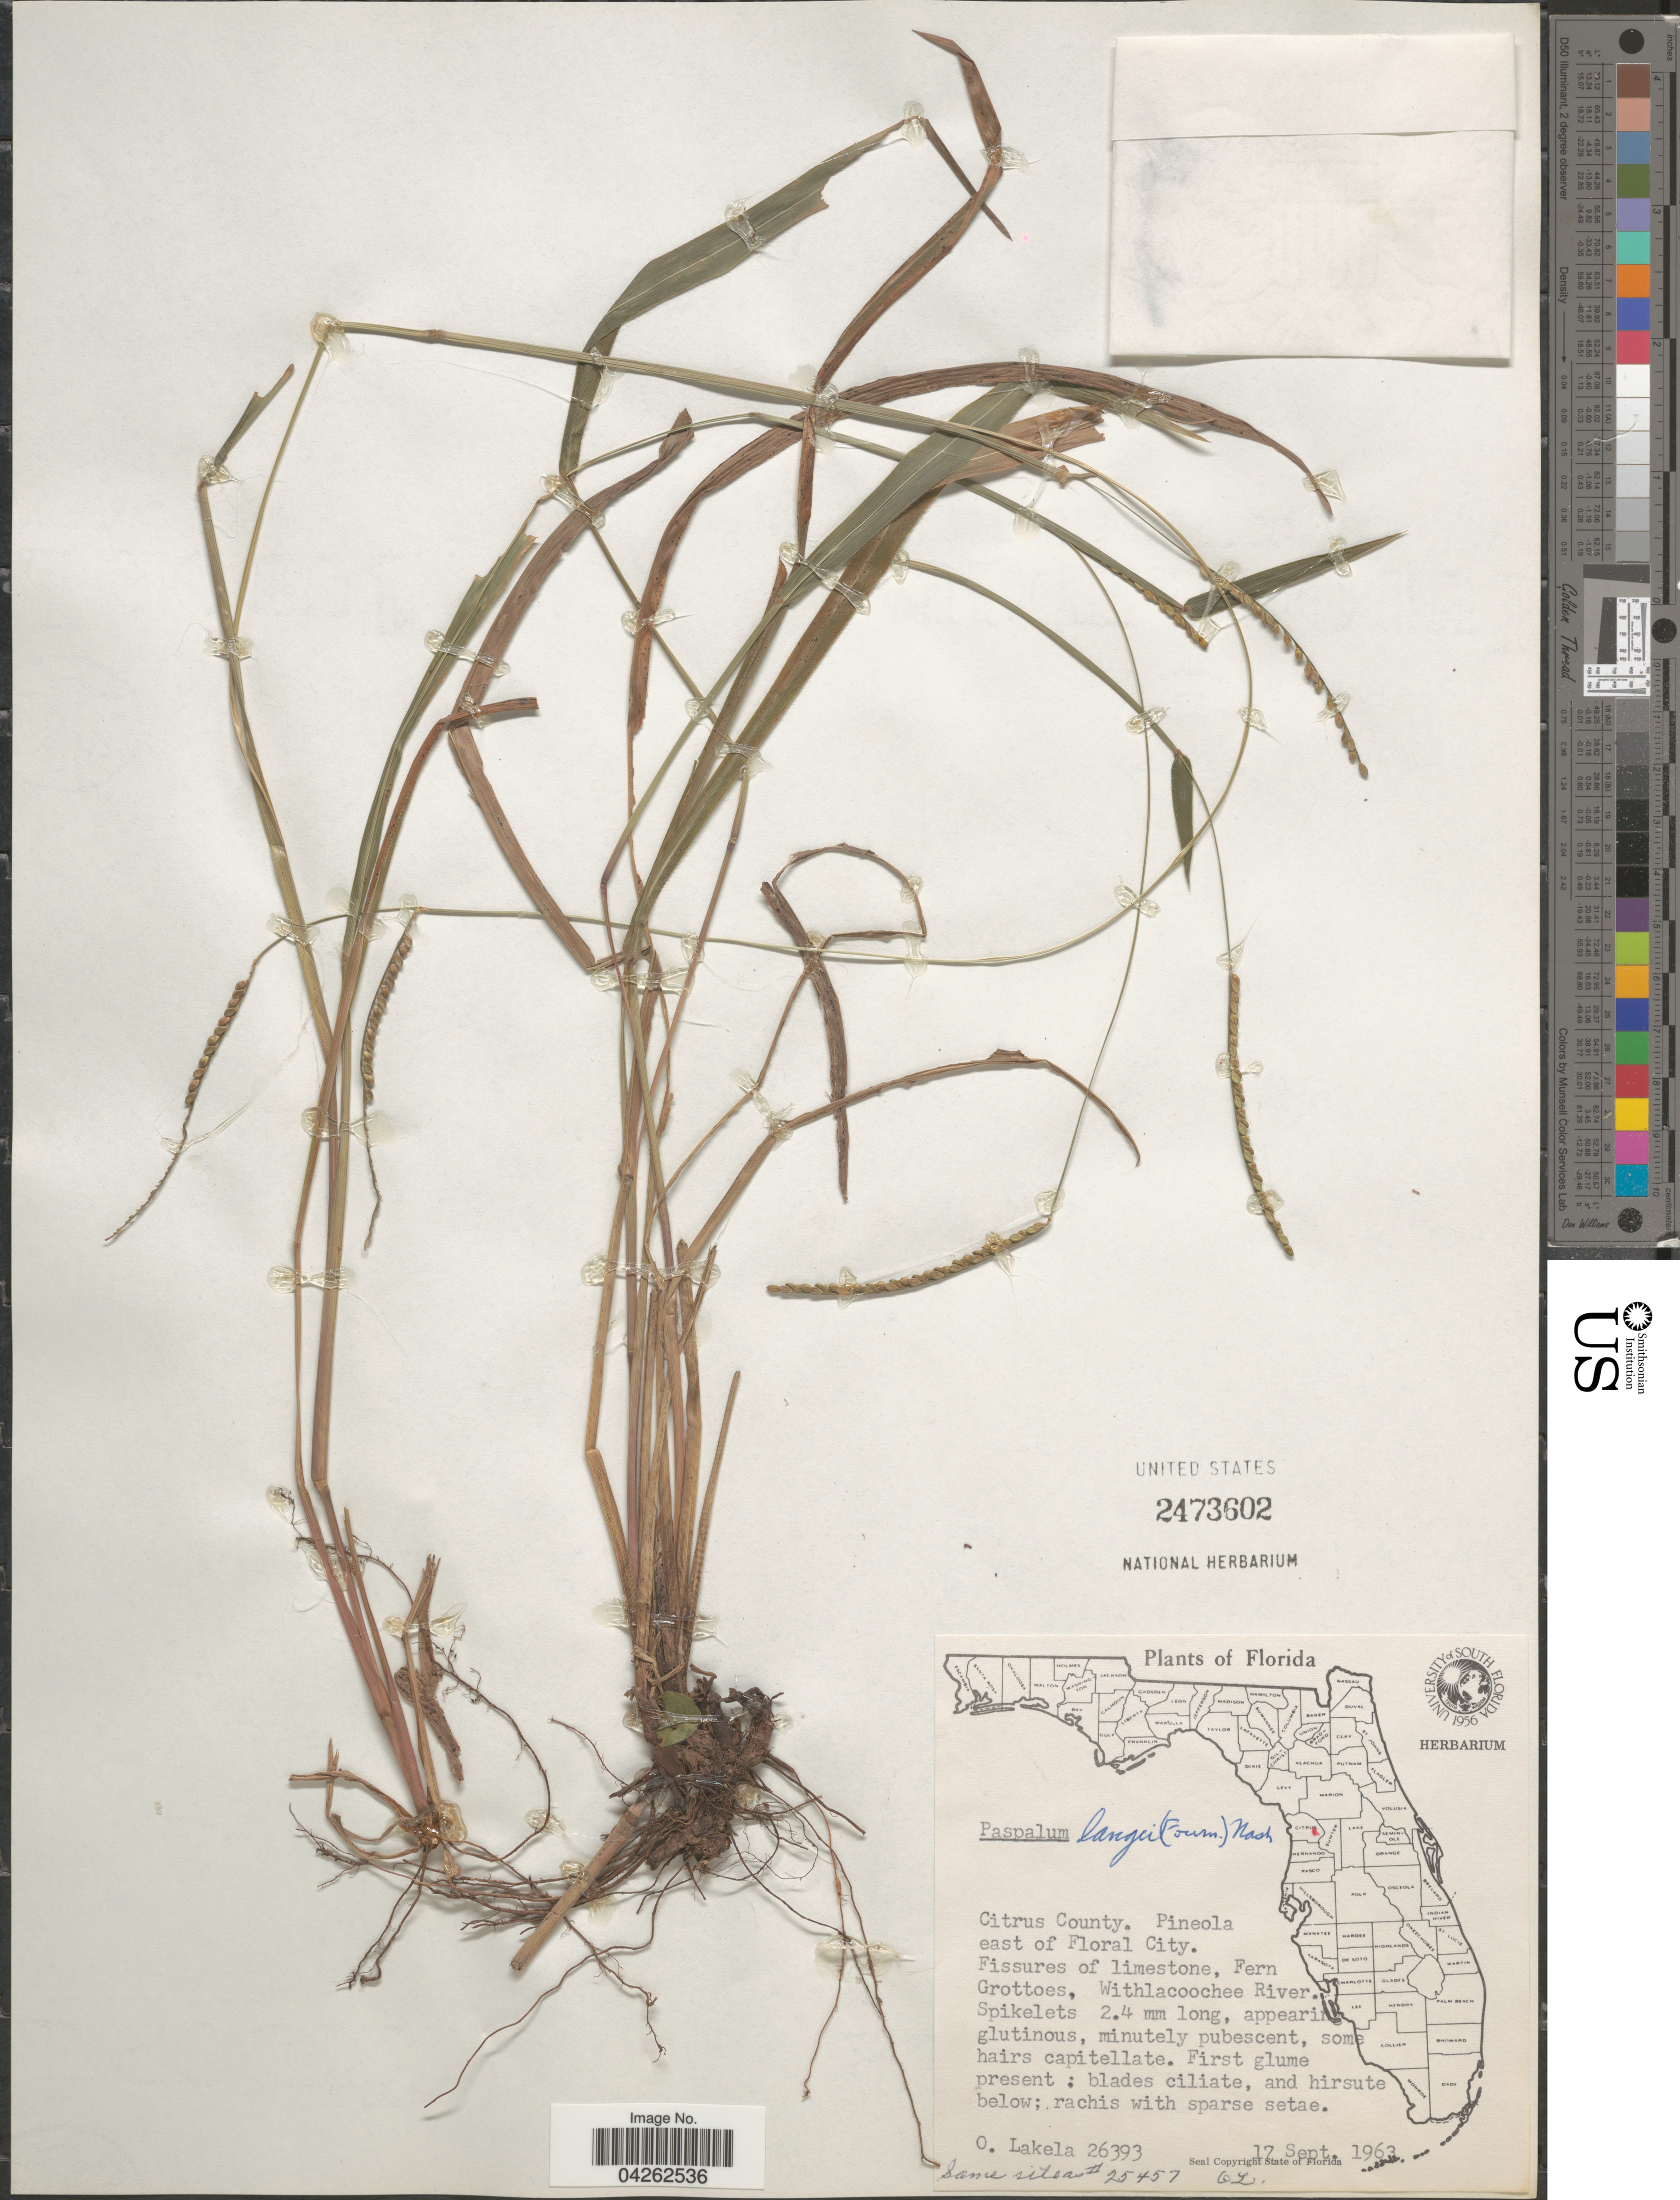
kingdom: Plantae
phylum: Tracheophyta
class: Liliopsida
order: Poales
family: Poaceae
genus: Paspalum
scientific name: Paspalum langei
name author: (E. Fourn.) Nash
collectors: O. Lakela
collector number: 26393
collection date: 1963-09-17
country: United States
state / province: Florida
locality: Citrus County. Pineola east of Floral City.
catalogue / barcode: US 2473602